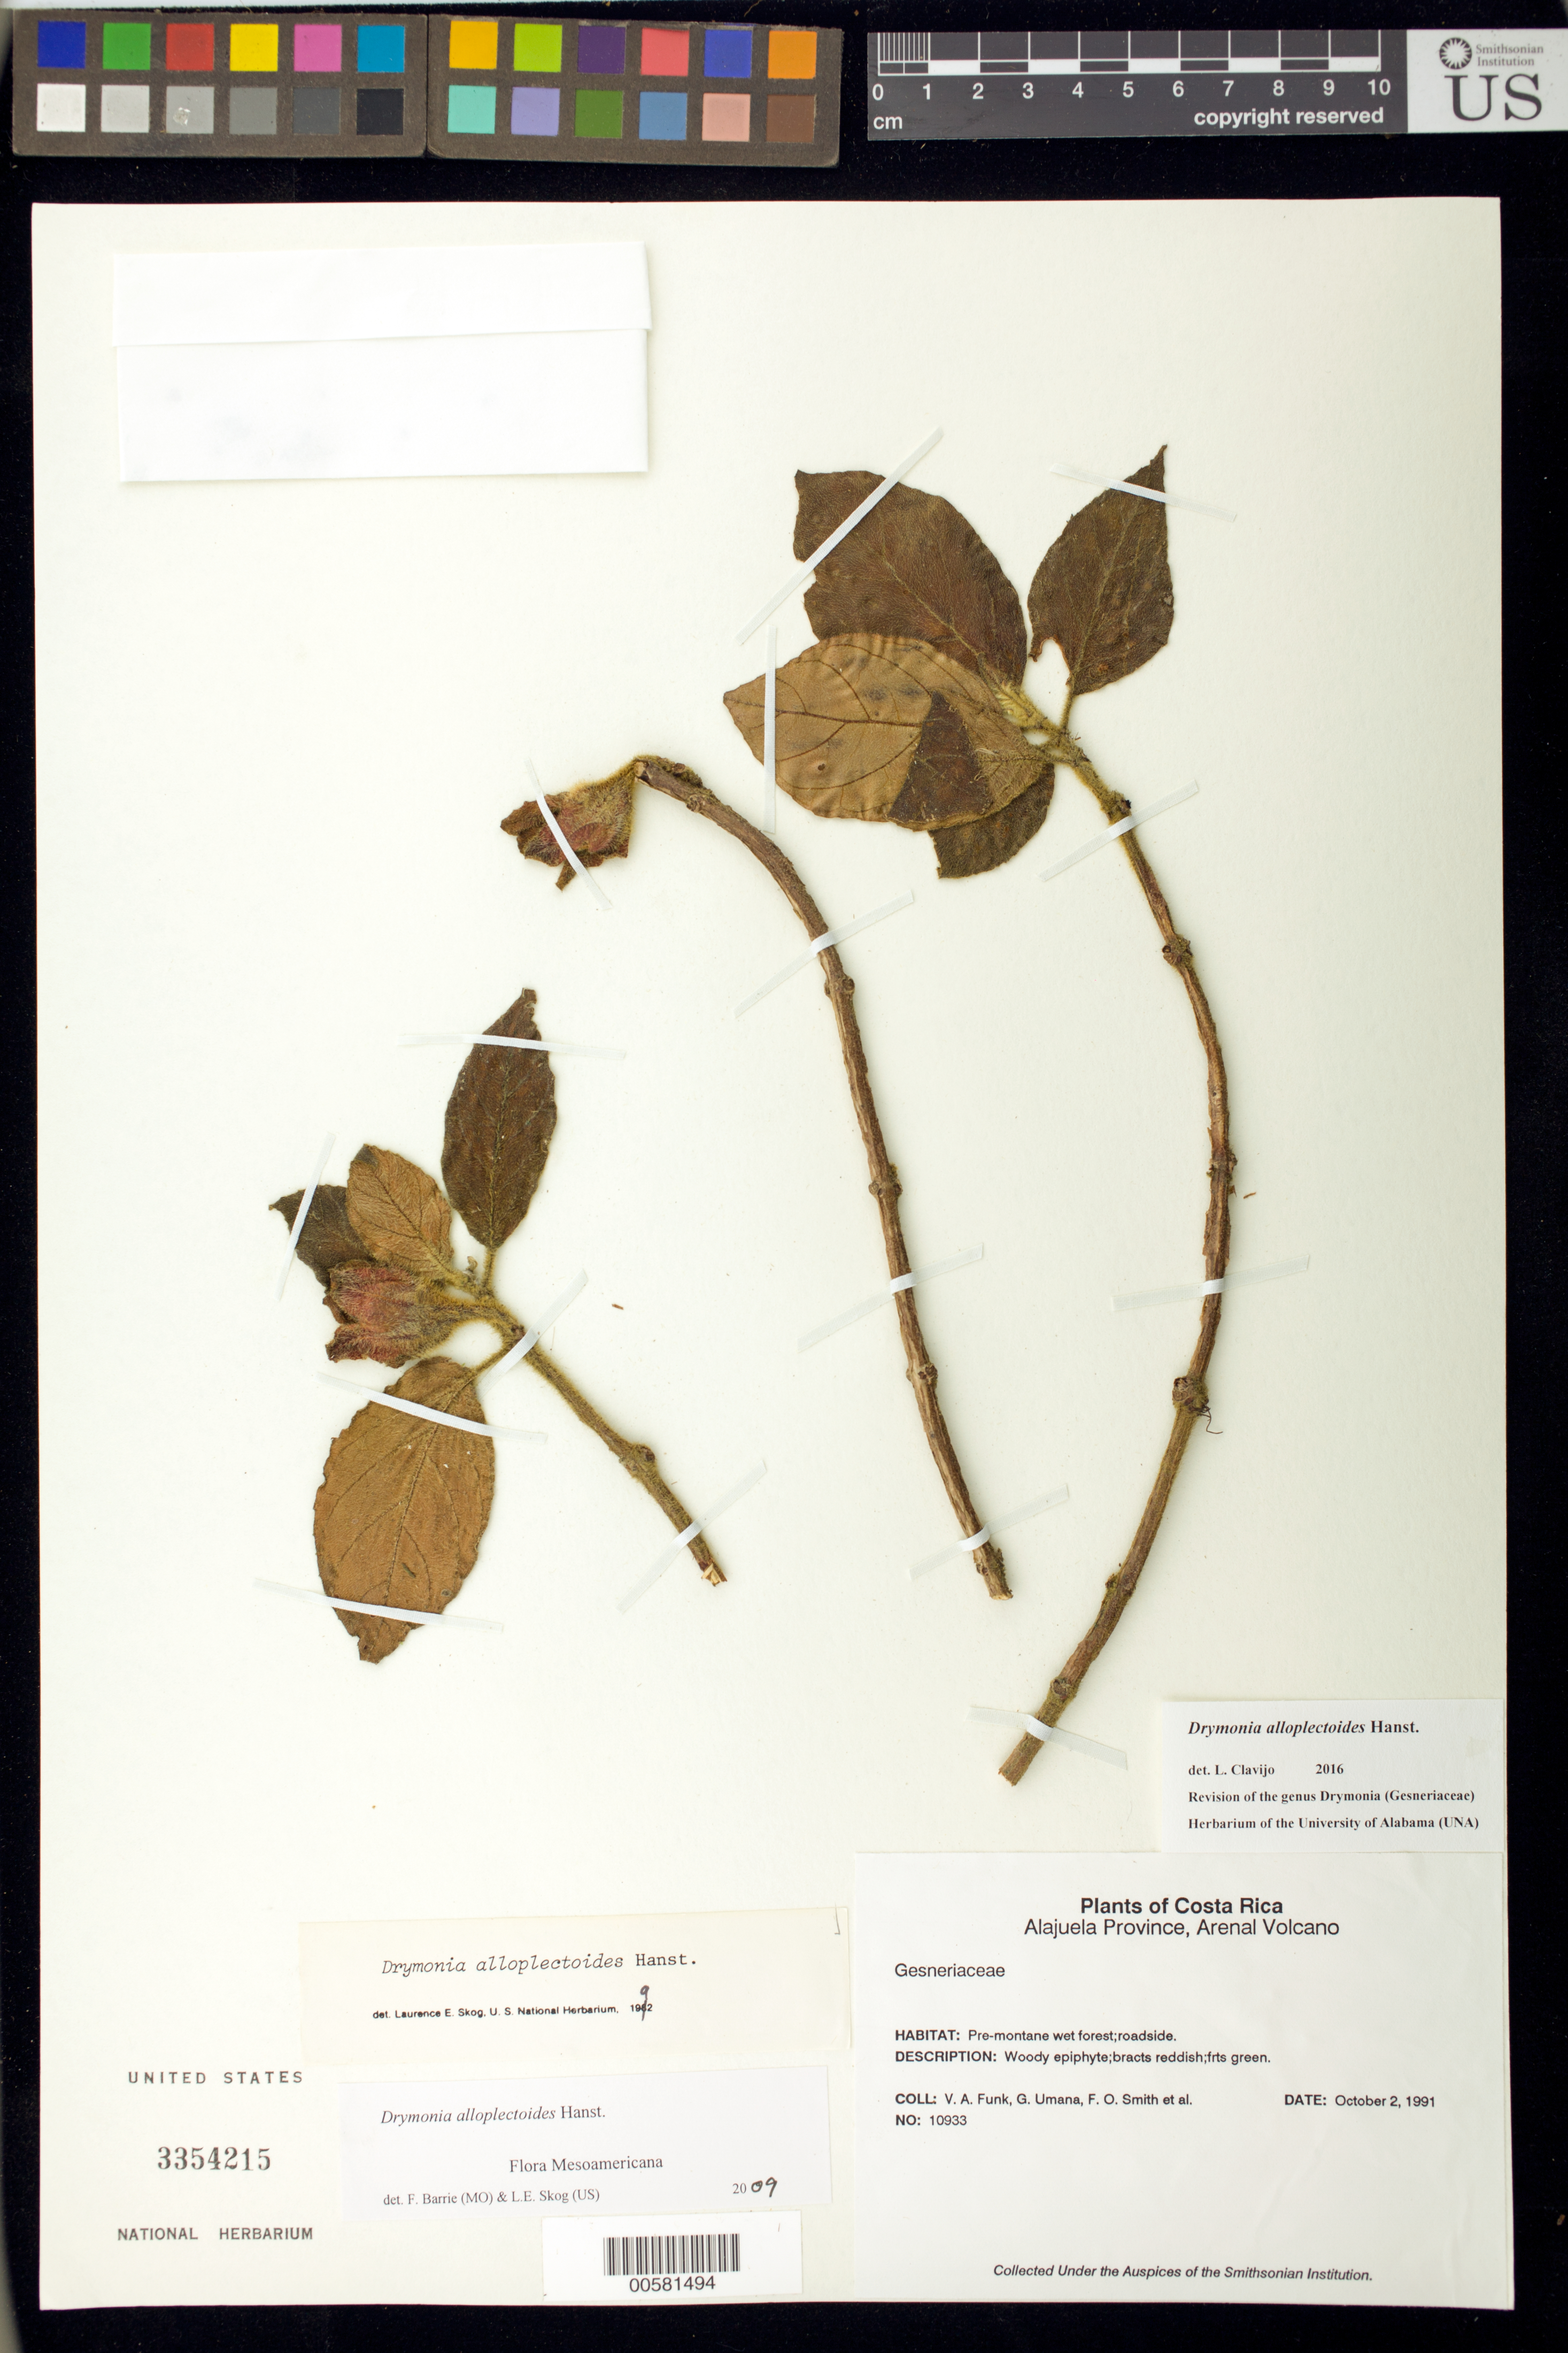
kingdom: Plantae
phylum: Tracheophyta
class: Magnoliopsida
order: Lamiales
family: Gesneriaceae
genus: Drymonia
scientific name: Drymonia alloplectoides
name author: Hanst.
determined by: Skog, Laurence E.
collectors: V. Funk, G. Umana, F. Smith & et al.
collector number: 10933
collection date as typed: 02 Oct 1991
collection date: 1991-10-02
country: Costa Rica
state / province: Alajuela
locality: Arenal Volcano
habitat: Pre-montane wet forest; roadside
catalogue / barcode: US 3354215